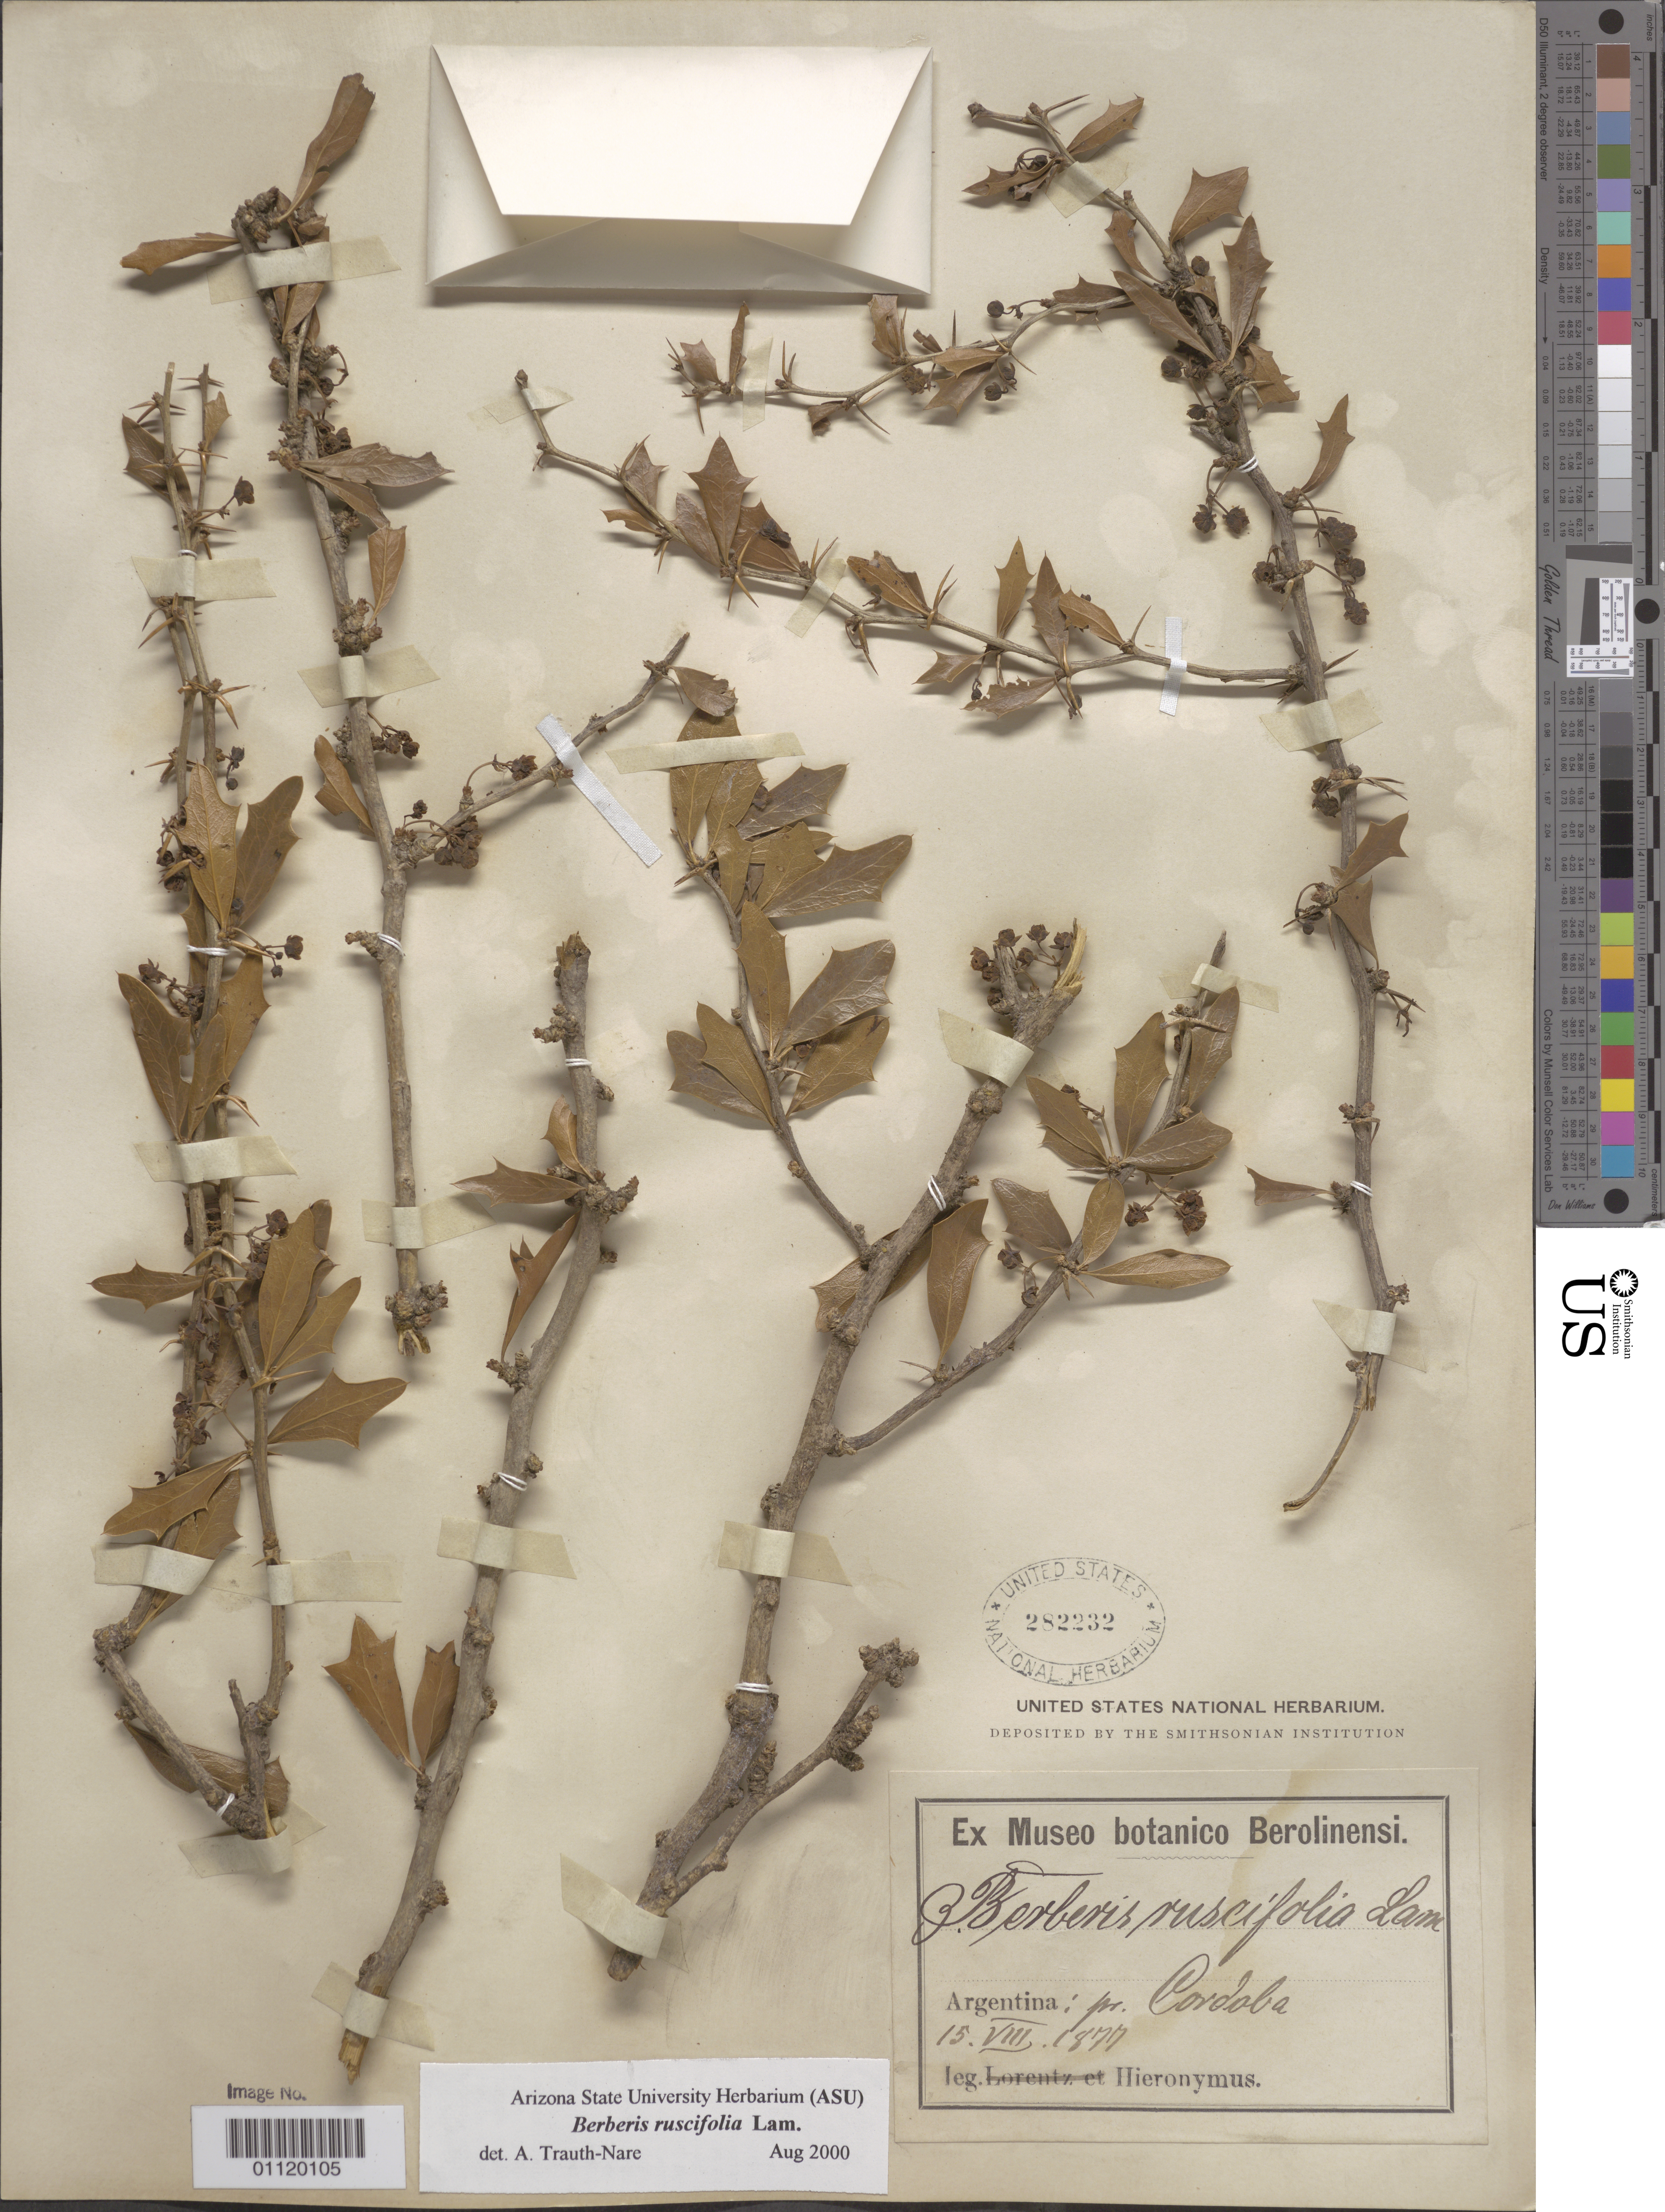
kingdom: Plantae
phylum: Tracheophyta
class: Magnoliopsida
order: Ranunculales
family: Berberidaceae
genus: Berberis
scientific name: Berberis ruscifolia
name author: Lam.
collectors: G. H. Hieronymus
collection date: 1877-08-15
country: Argentina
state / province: Córdoba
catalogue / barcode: US 282232